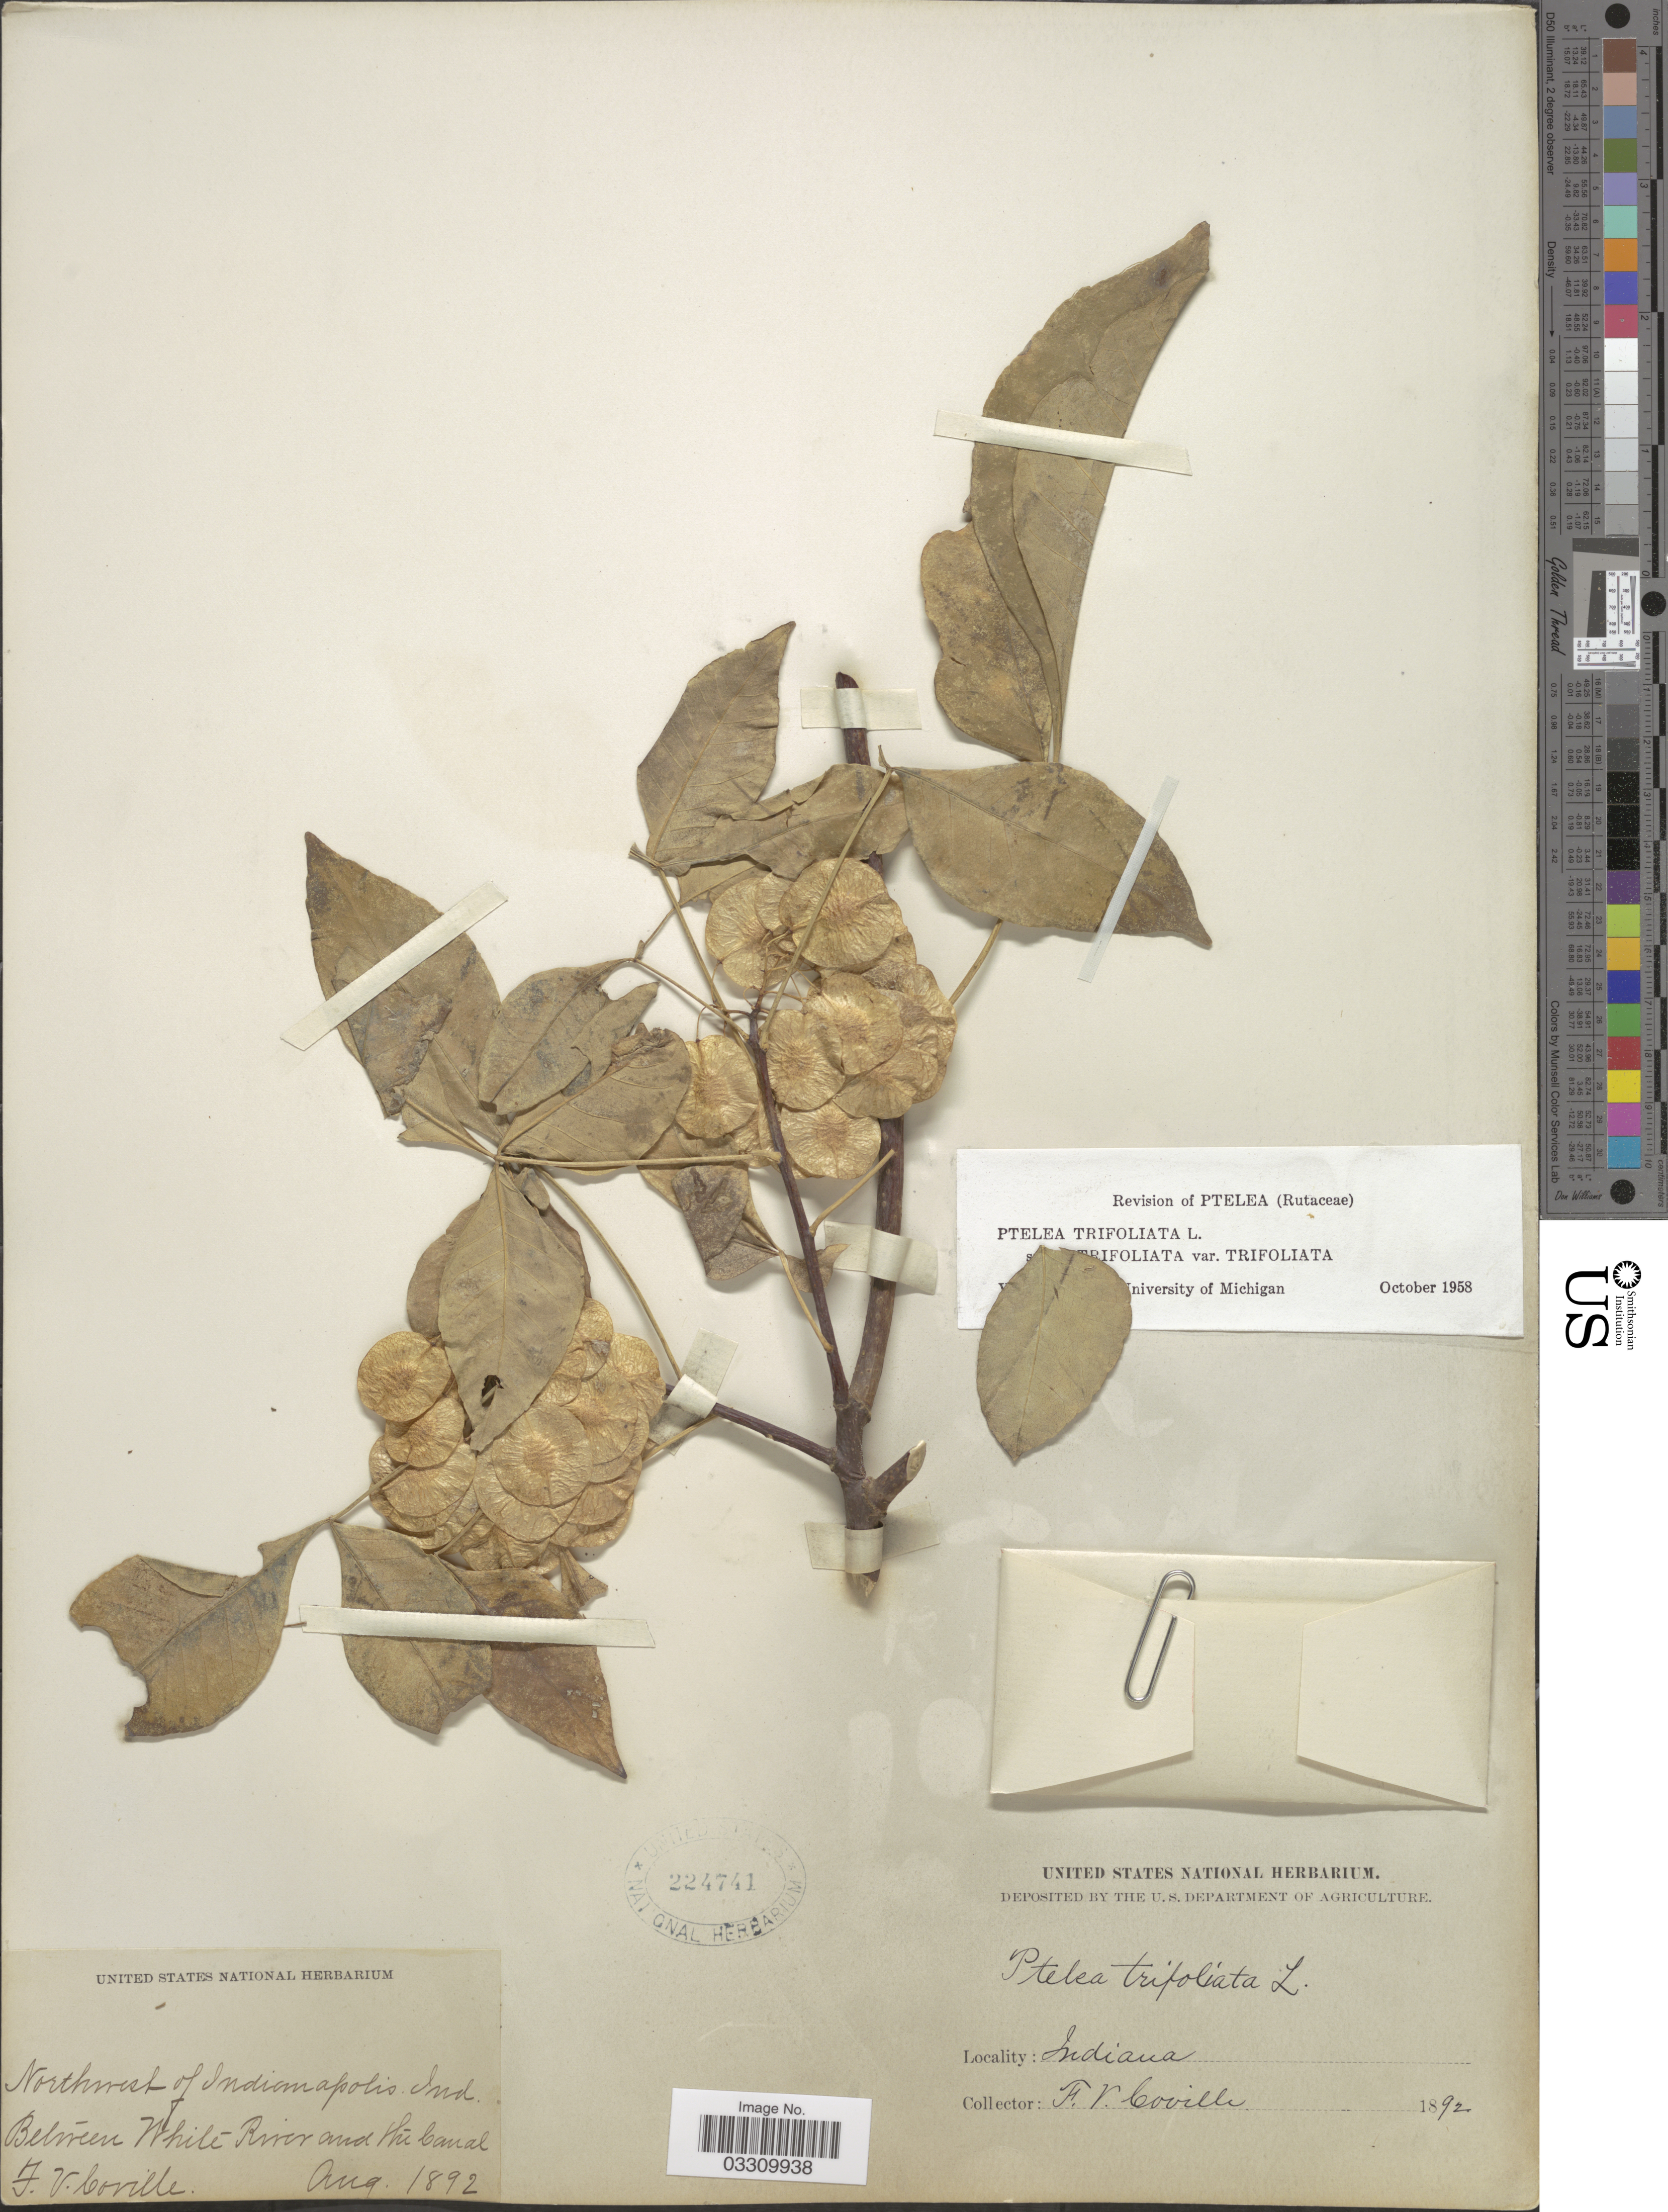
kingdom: Plantae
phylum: Tracheophyta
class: Magnoliopsida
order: Sapindales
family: Rutaceae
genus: Ptelea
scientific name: Ptelea trifoliata subsp. trifoliata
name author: L.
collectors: F. V. Coville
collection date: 1892-08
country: United States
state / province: Indiana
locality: Between White-River and the Canal.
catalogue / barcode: US 224741